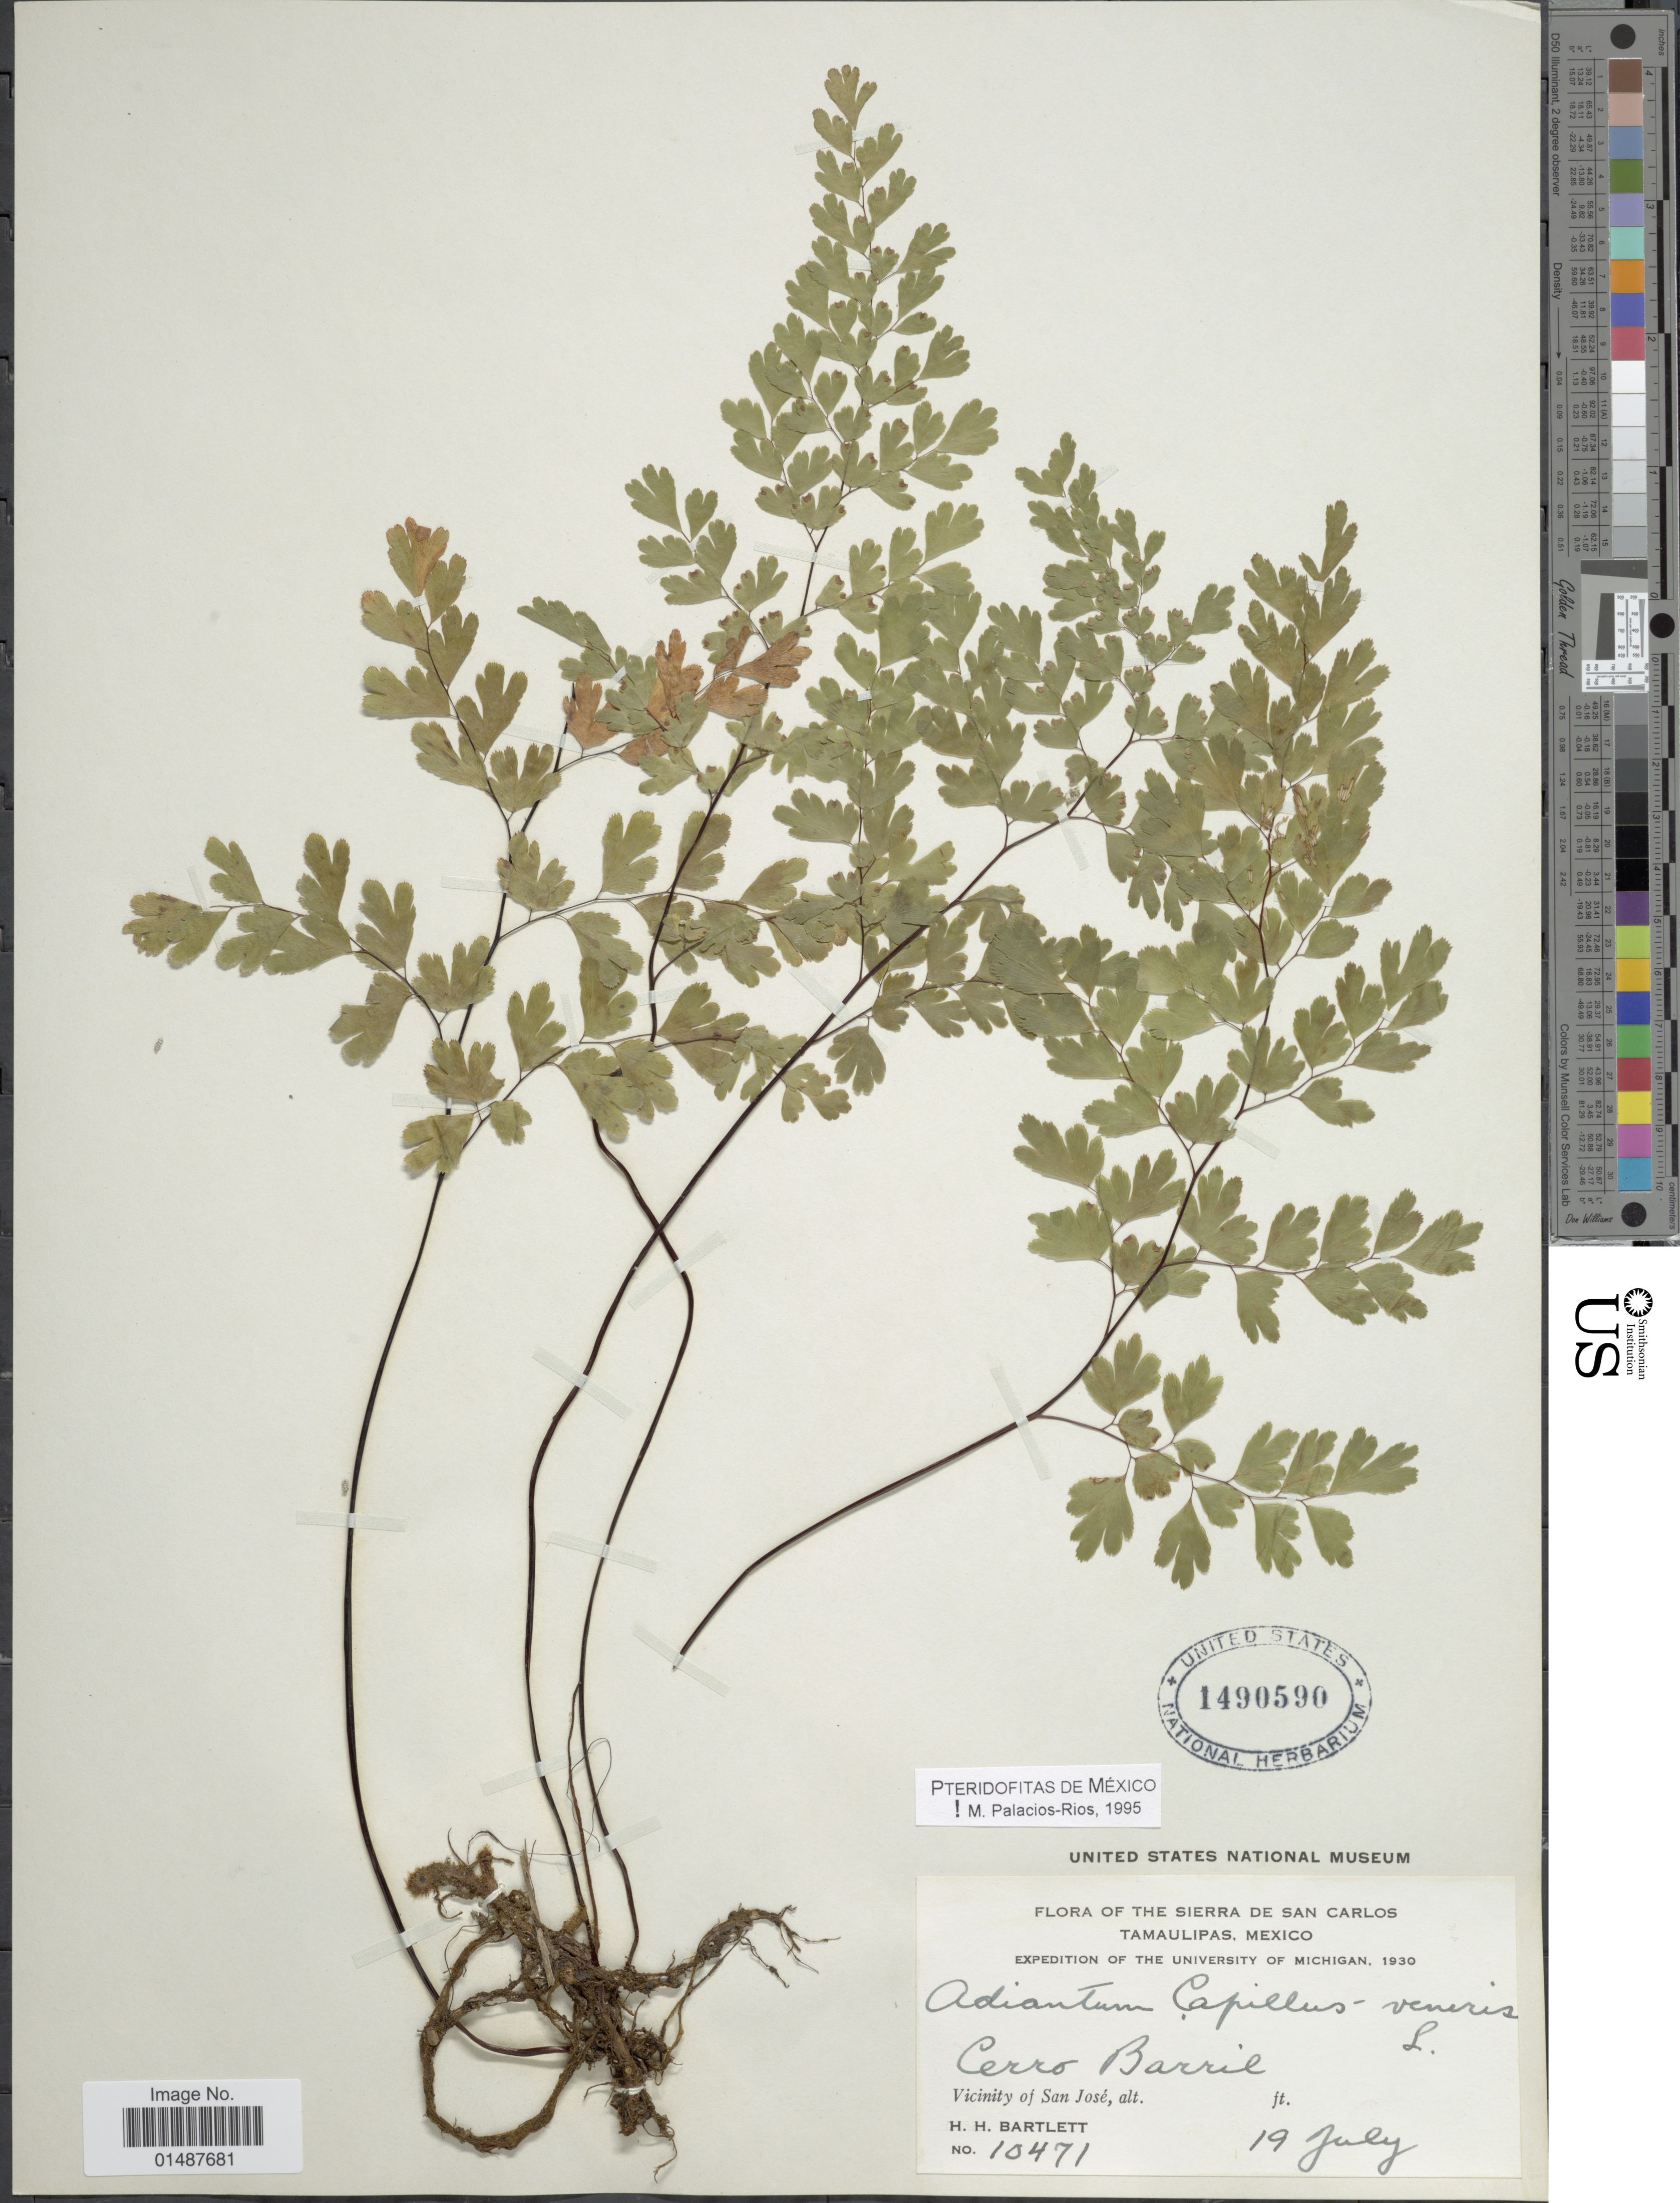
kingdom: Plantae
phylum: Tracheophyta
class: Polypodiopsida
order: Polypodiales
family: Pteridaceae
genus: Adiantum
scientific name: Adiantum capillus-veneris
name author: L.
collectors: H. H. Bartlett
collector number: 10471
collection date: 1930-07-19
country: Mexico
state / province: Tamaulipas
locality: Vicinity of San Jose, Cerro Barril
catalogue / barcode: US 1490590